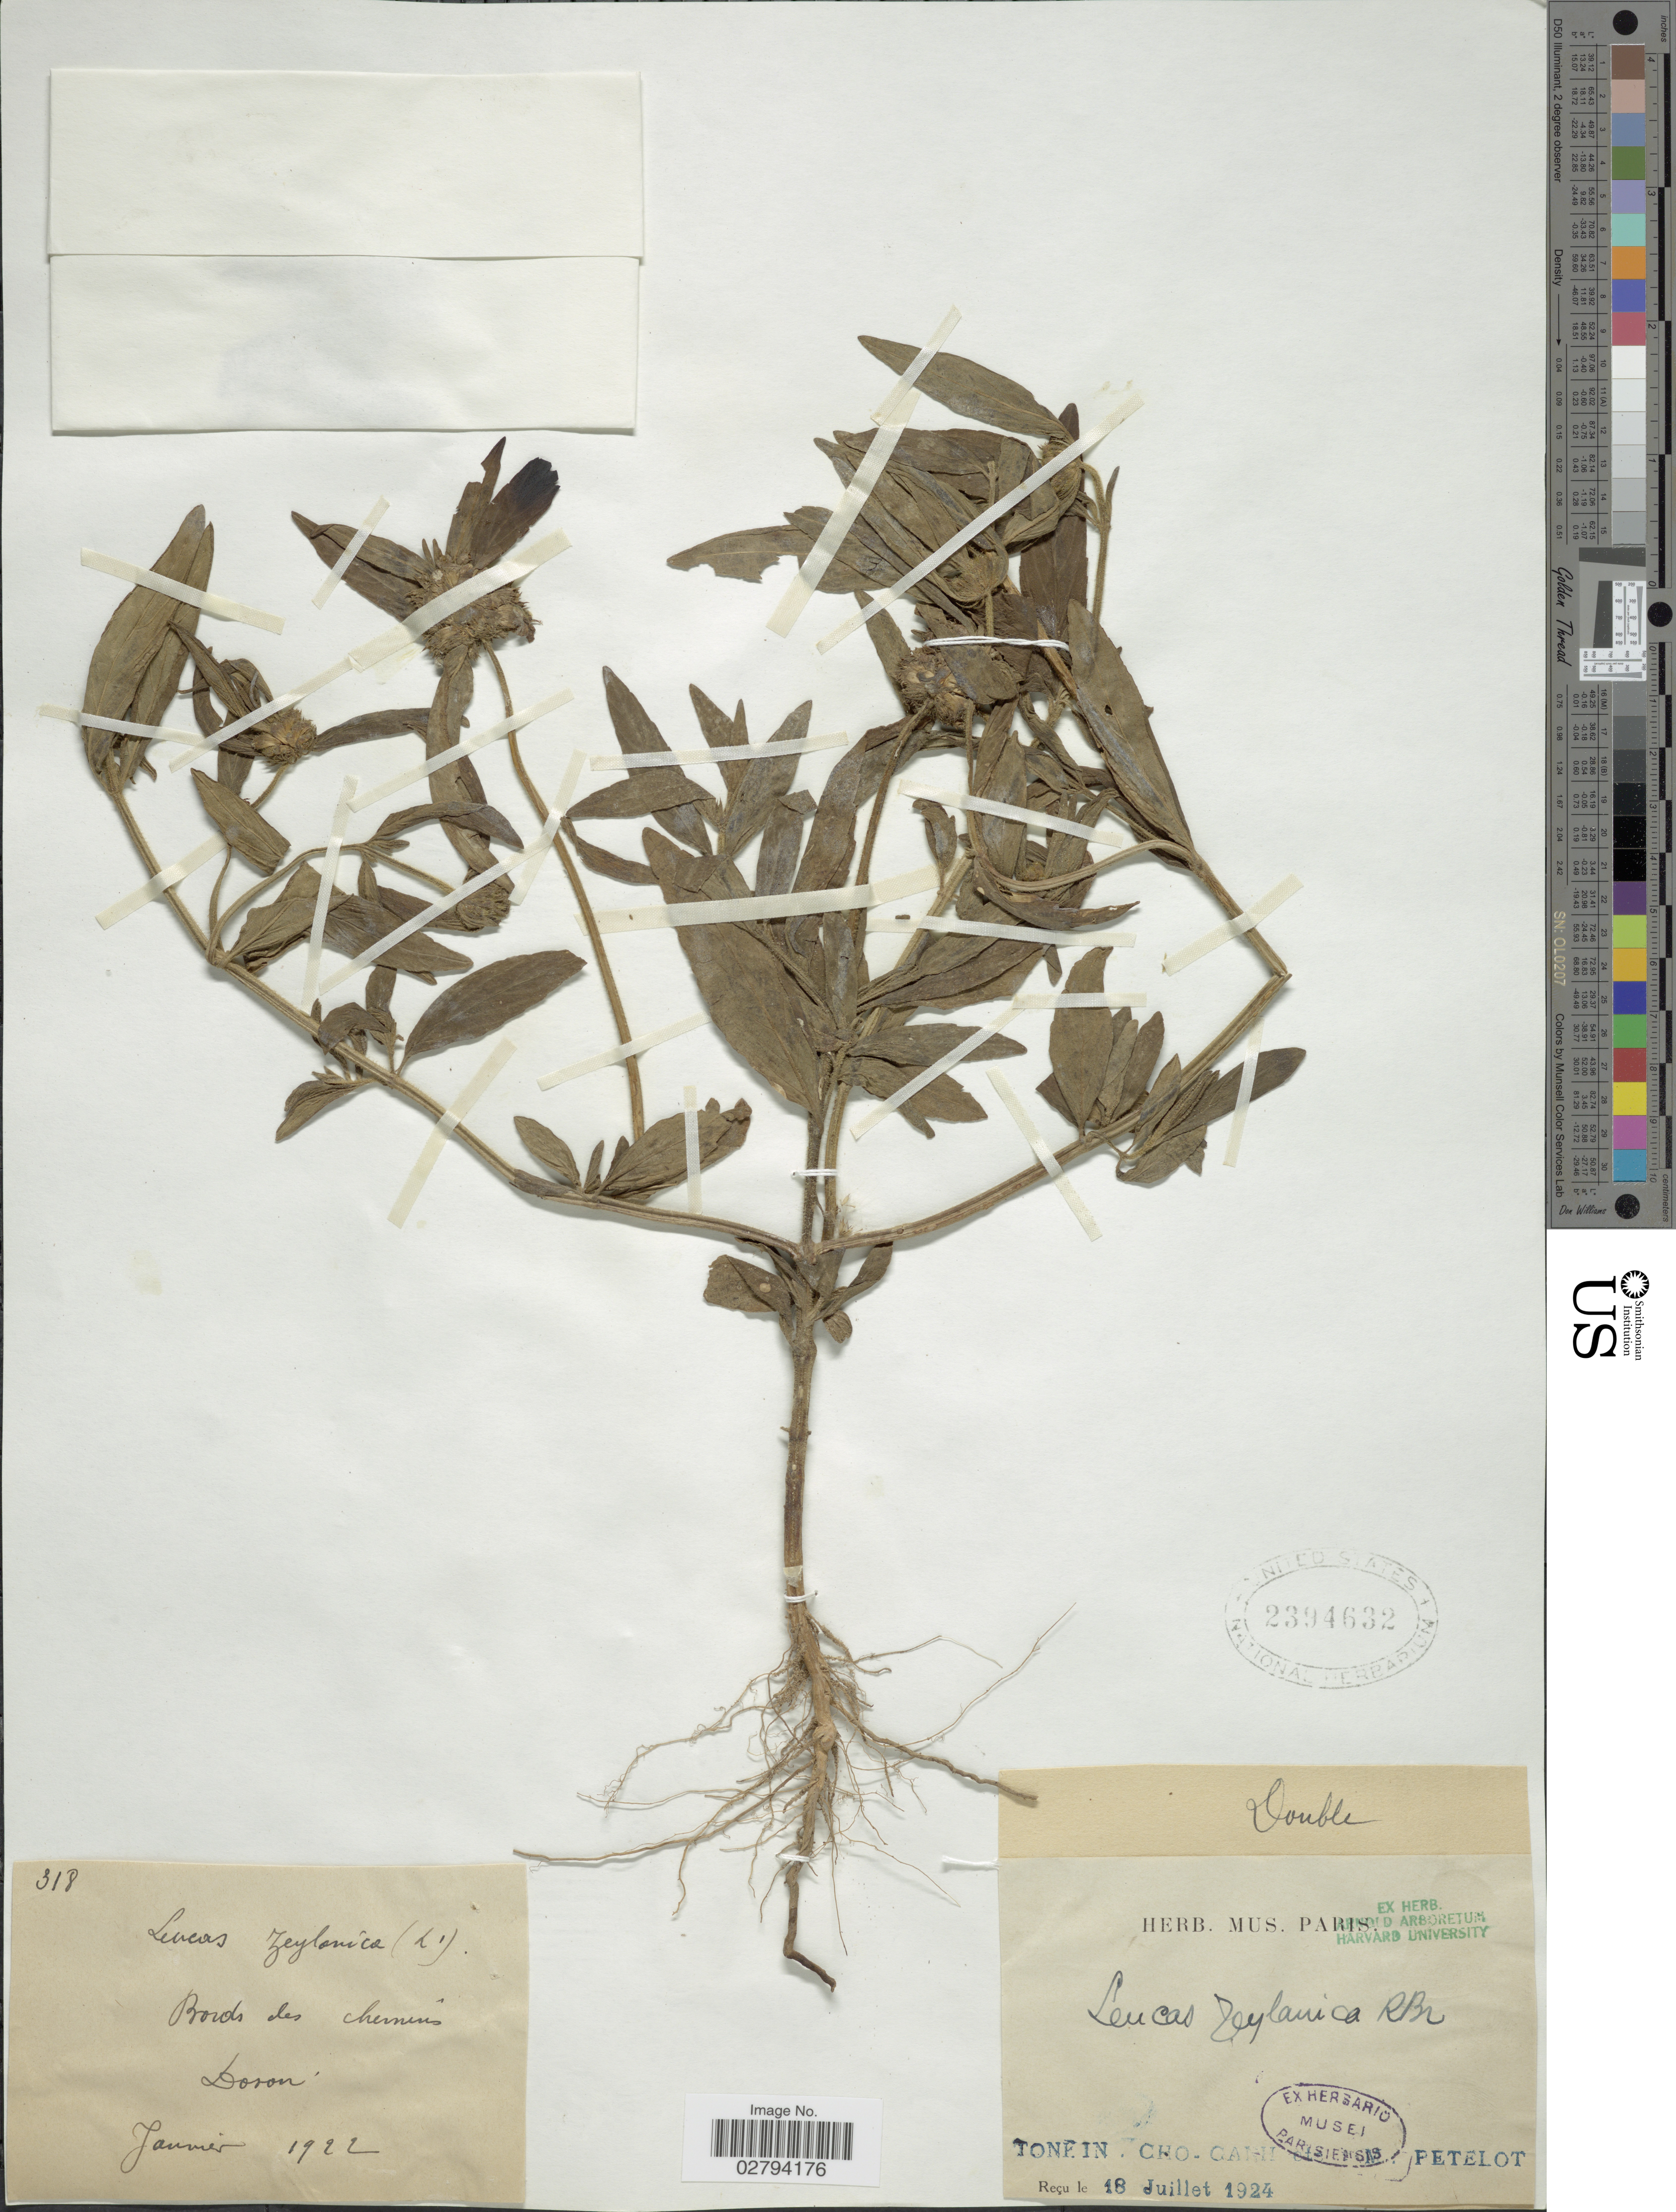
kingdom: Plantae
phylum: Tracheophyta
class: Magnoliopsida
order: Lamiales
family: Lamiaceae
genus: Leucas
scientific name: Leucas zeylanica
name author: (L.) W.T. Aiton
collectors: M. Petelot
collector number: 318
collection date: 1922-01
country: Vietnam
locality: Bords des chemin, Doson, Tonkin, Cho-Ganh, Tonkin.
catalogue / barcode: US 2394632